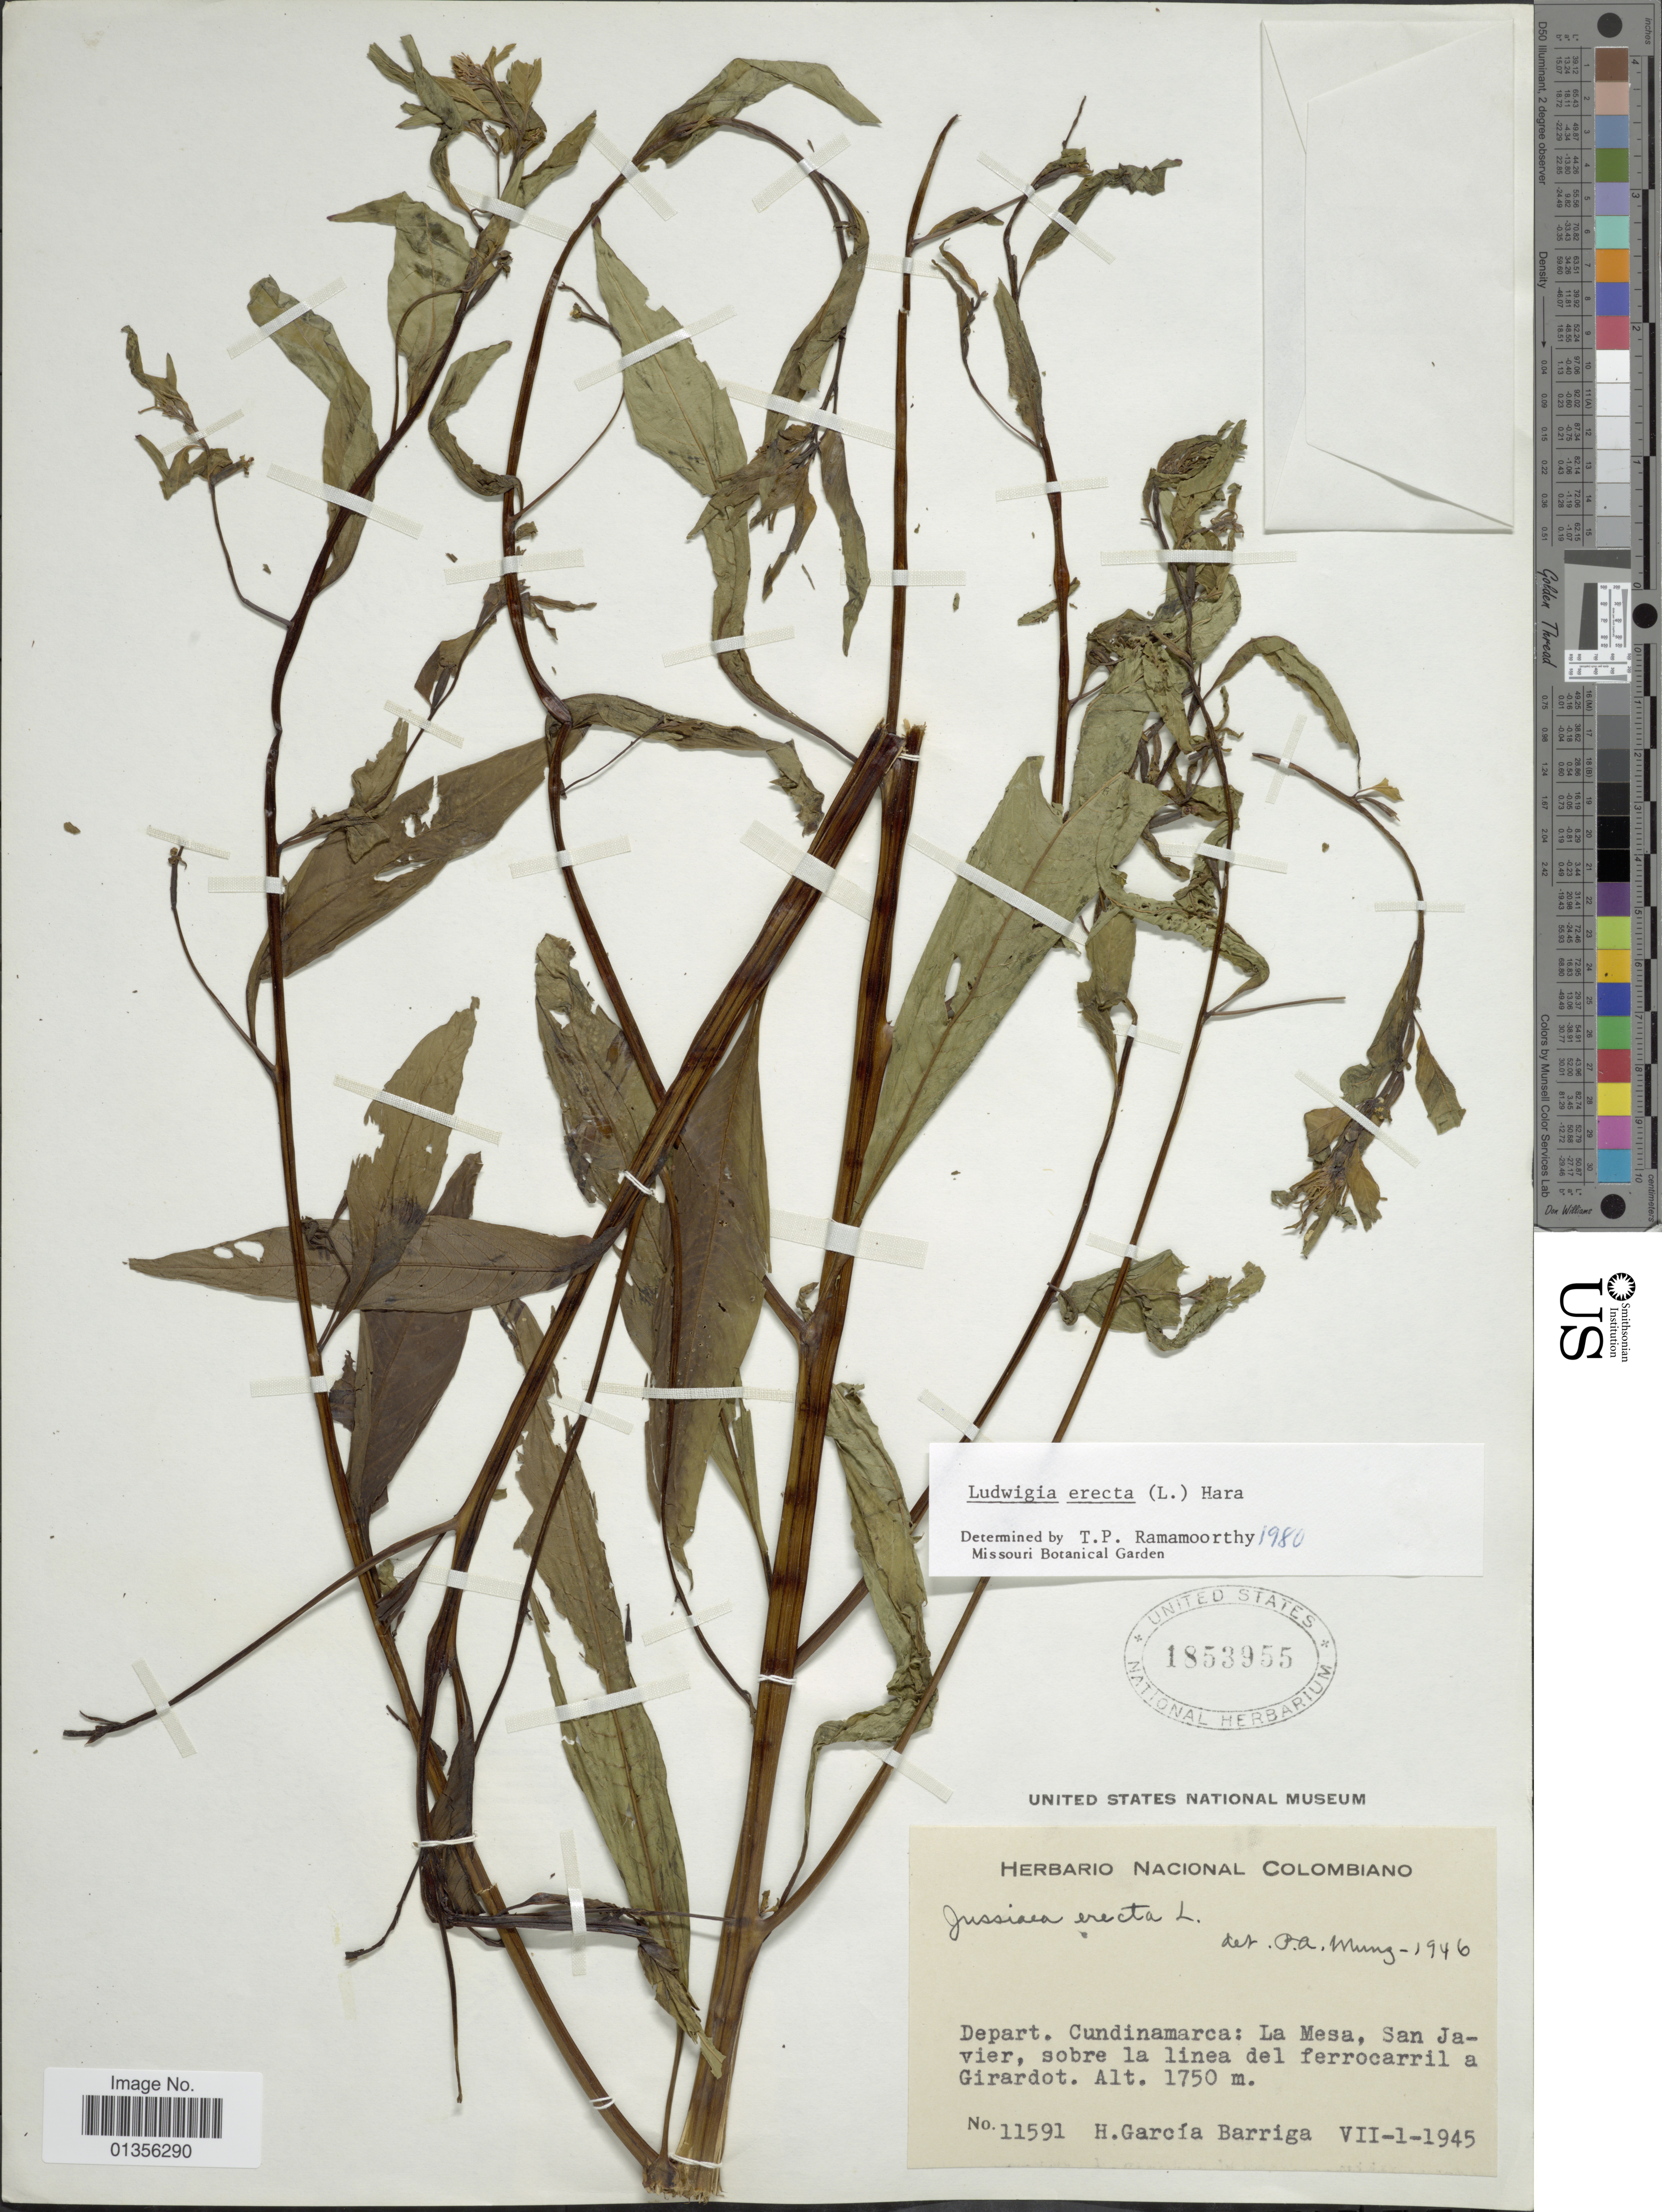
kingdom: Plantae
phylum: Tracheophyta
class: Magnoliopsida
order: Myrtales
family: Onagraceae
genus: Ludwigia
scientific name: Ludwigia erecta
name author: (L.) H. Hara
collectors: H. García Barriga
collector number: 11591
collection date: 1945-07-01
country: Colombia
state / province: Cundinamarca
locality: La Mesa, San Javier, sobre la linea del ferrocarril a Girardot.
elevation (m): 1750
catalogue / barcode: US 1853955